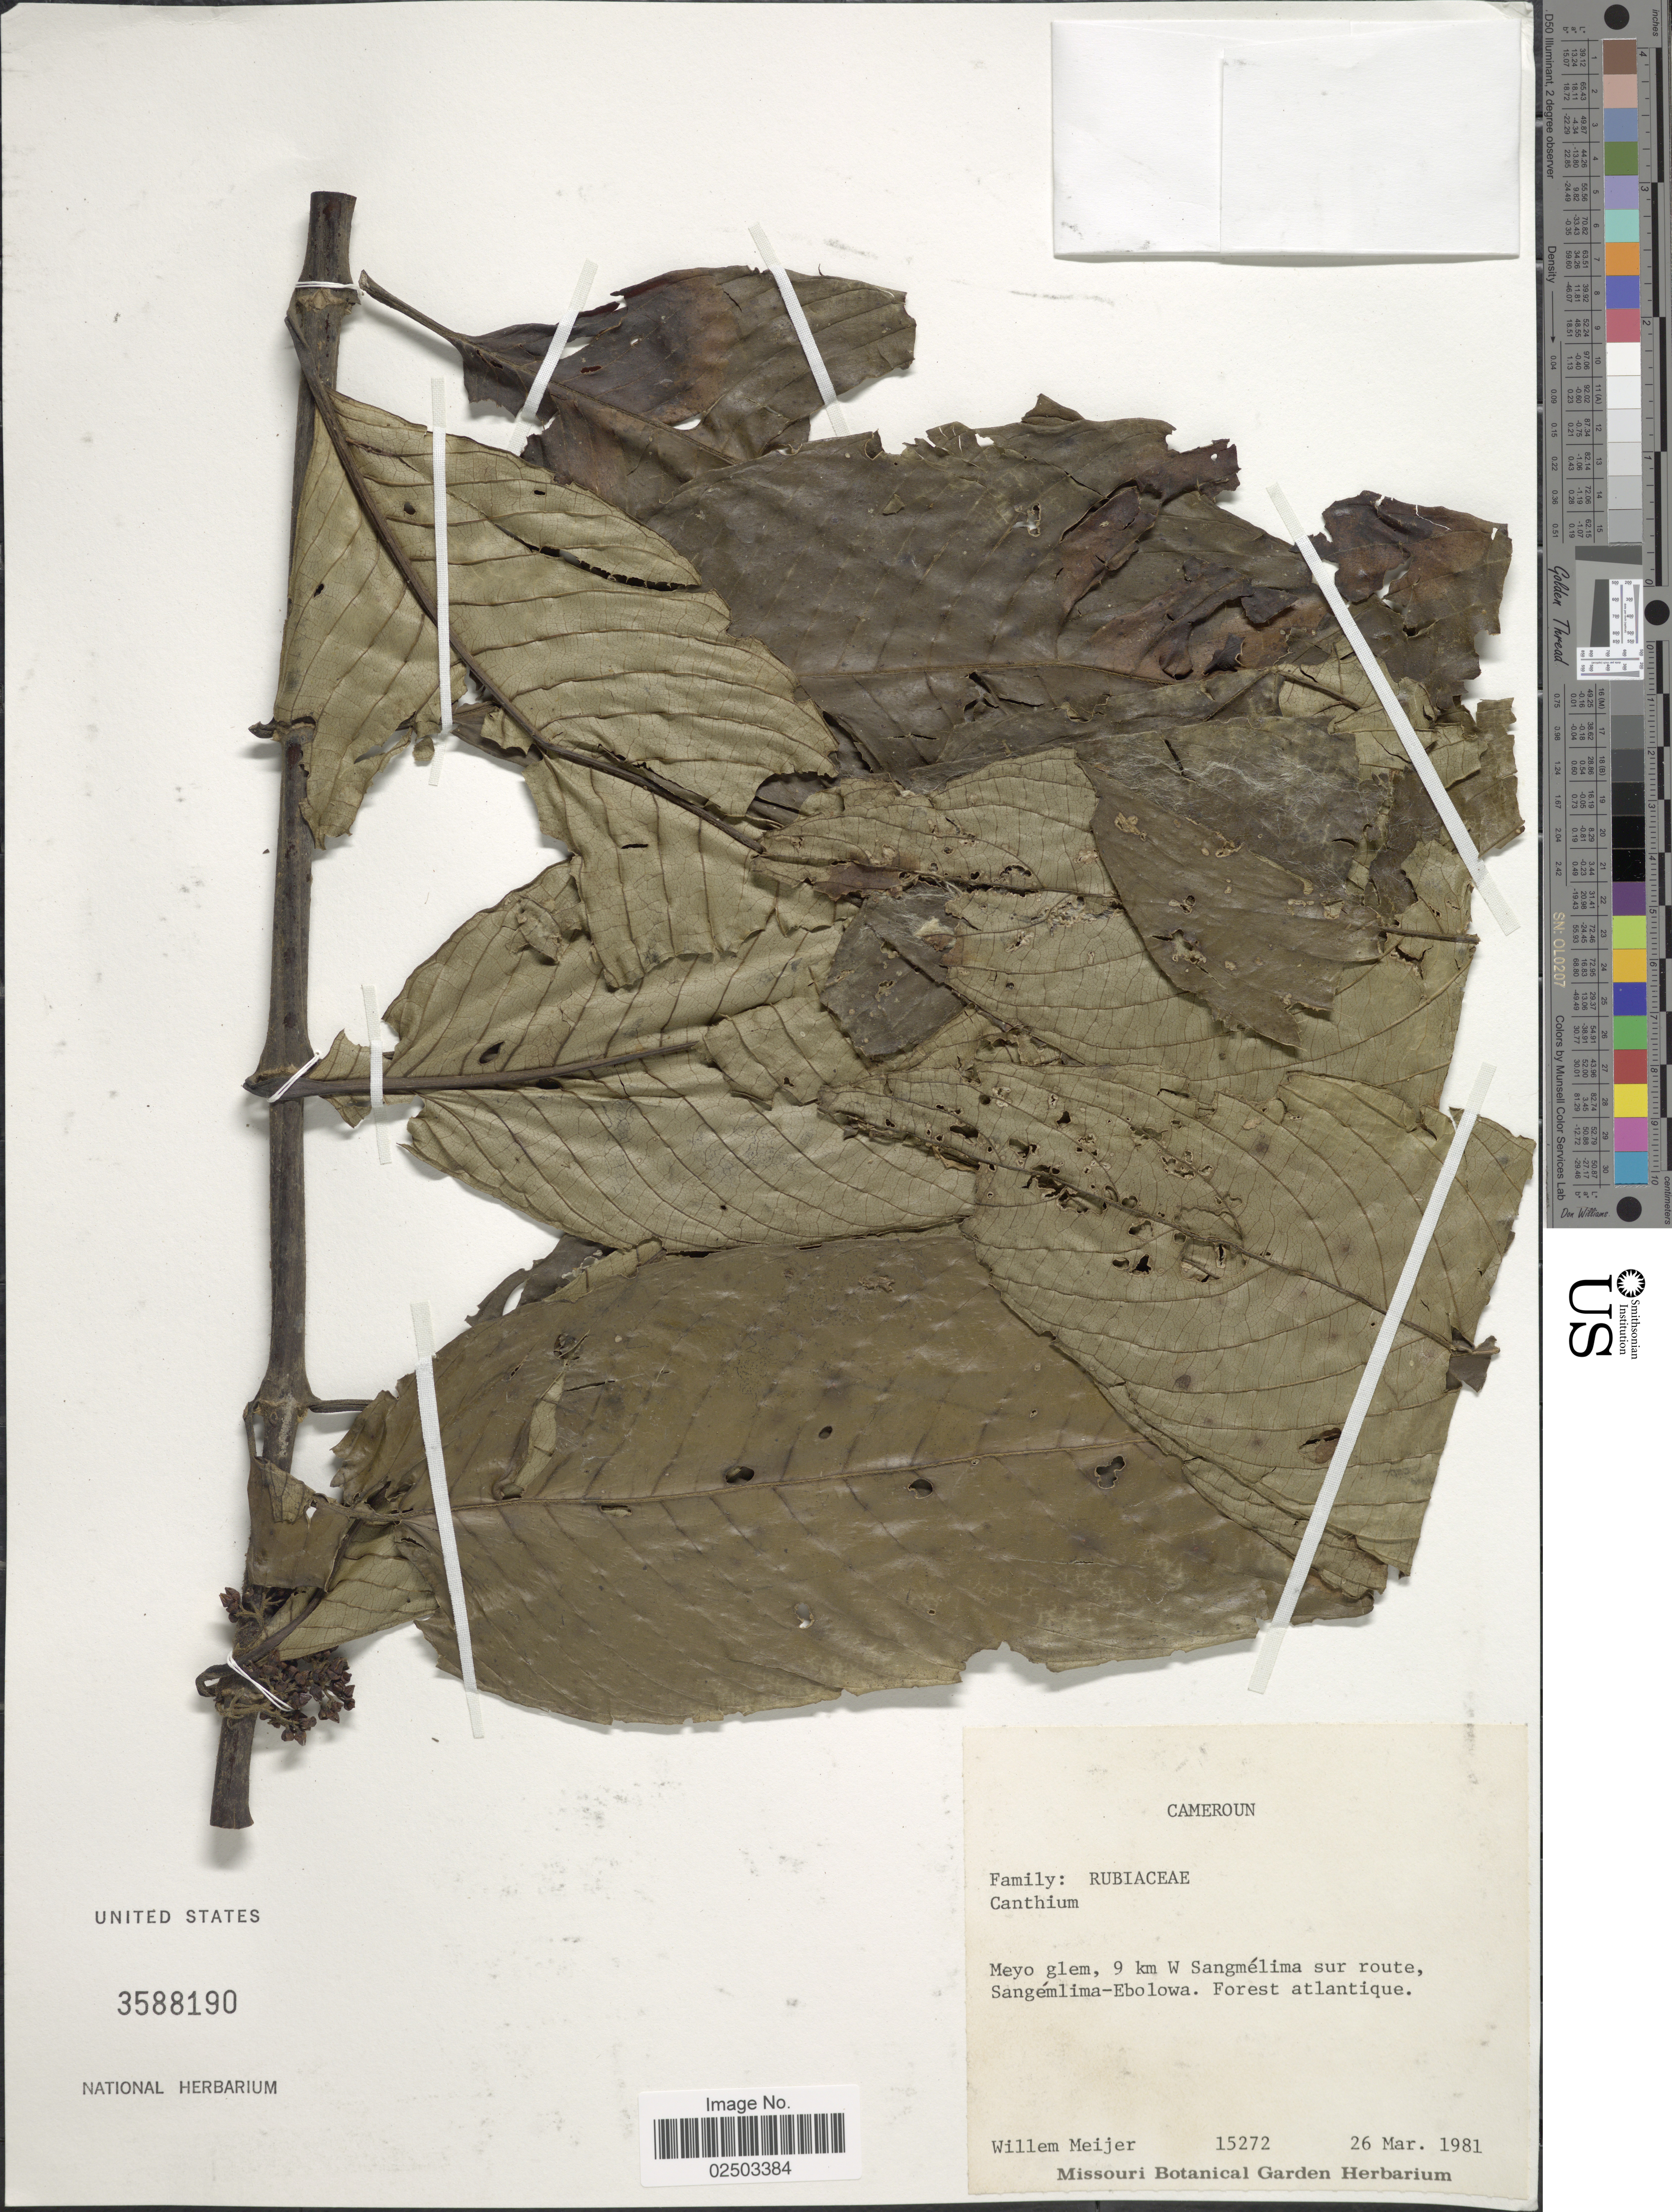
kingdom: Plantae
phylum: Tracheophyta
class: Magnoliopsida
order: Gentianales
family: Rubiaceae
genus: Bridsonia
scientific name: Bridsonia chamaedendrum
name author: (Kuntze) Verstraete & A.E. van Wyk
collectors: W. Meijer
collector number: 15272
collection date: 1981-03-26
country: Cameroon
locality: Meyo glem, 9 km W Sangmelima sur route, Sangemlima-Ebolowa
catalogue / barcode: US 3588190